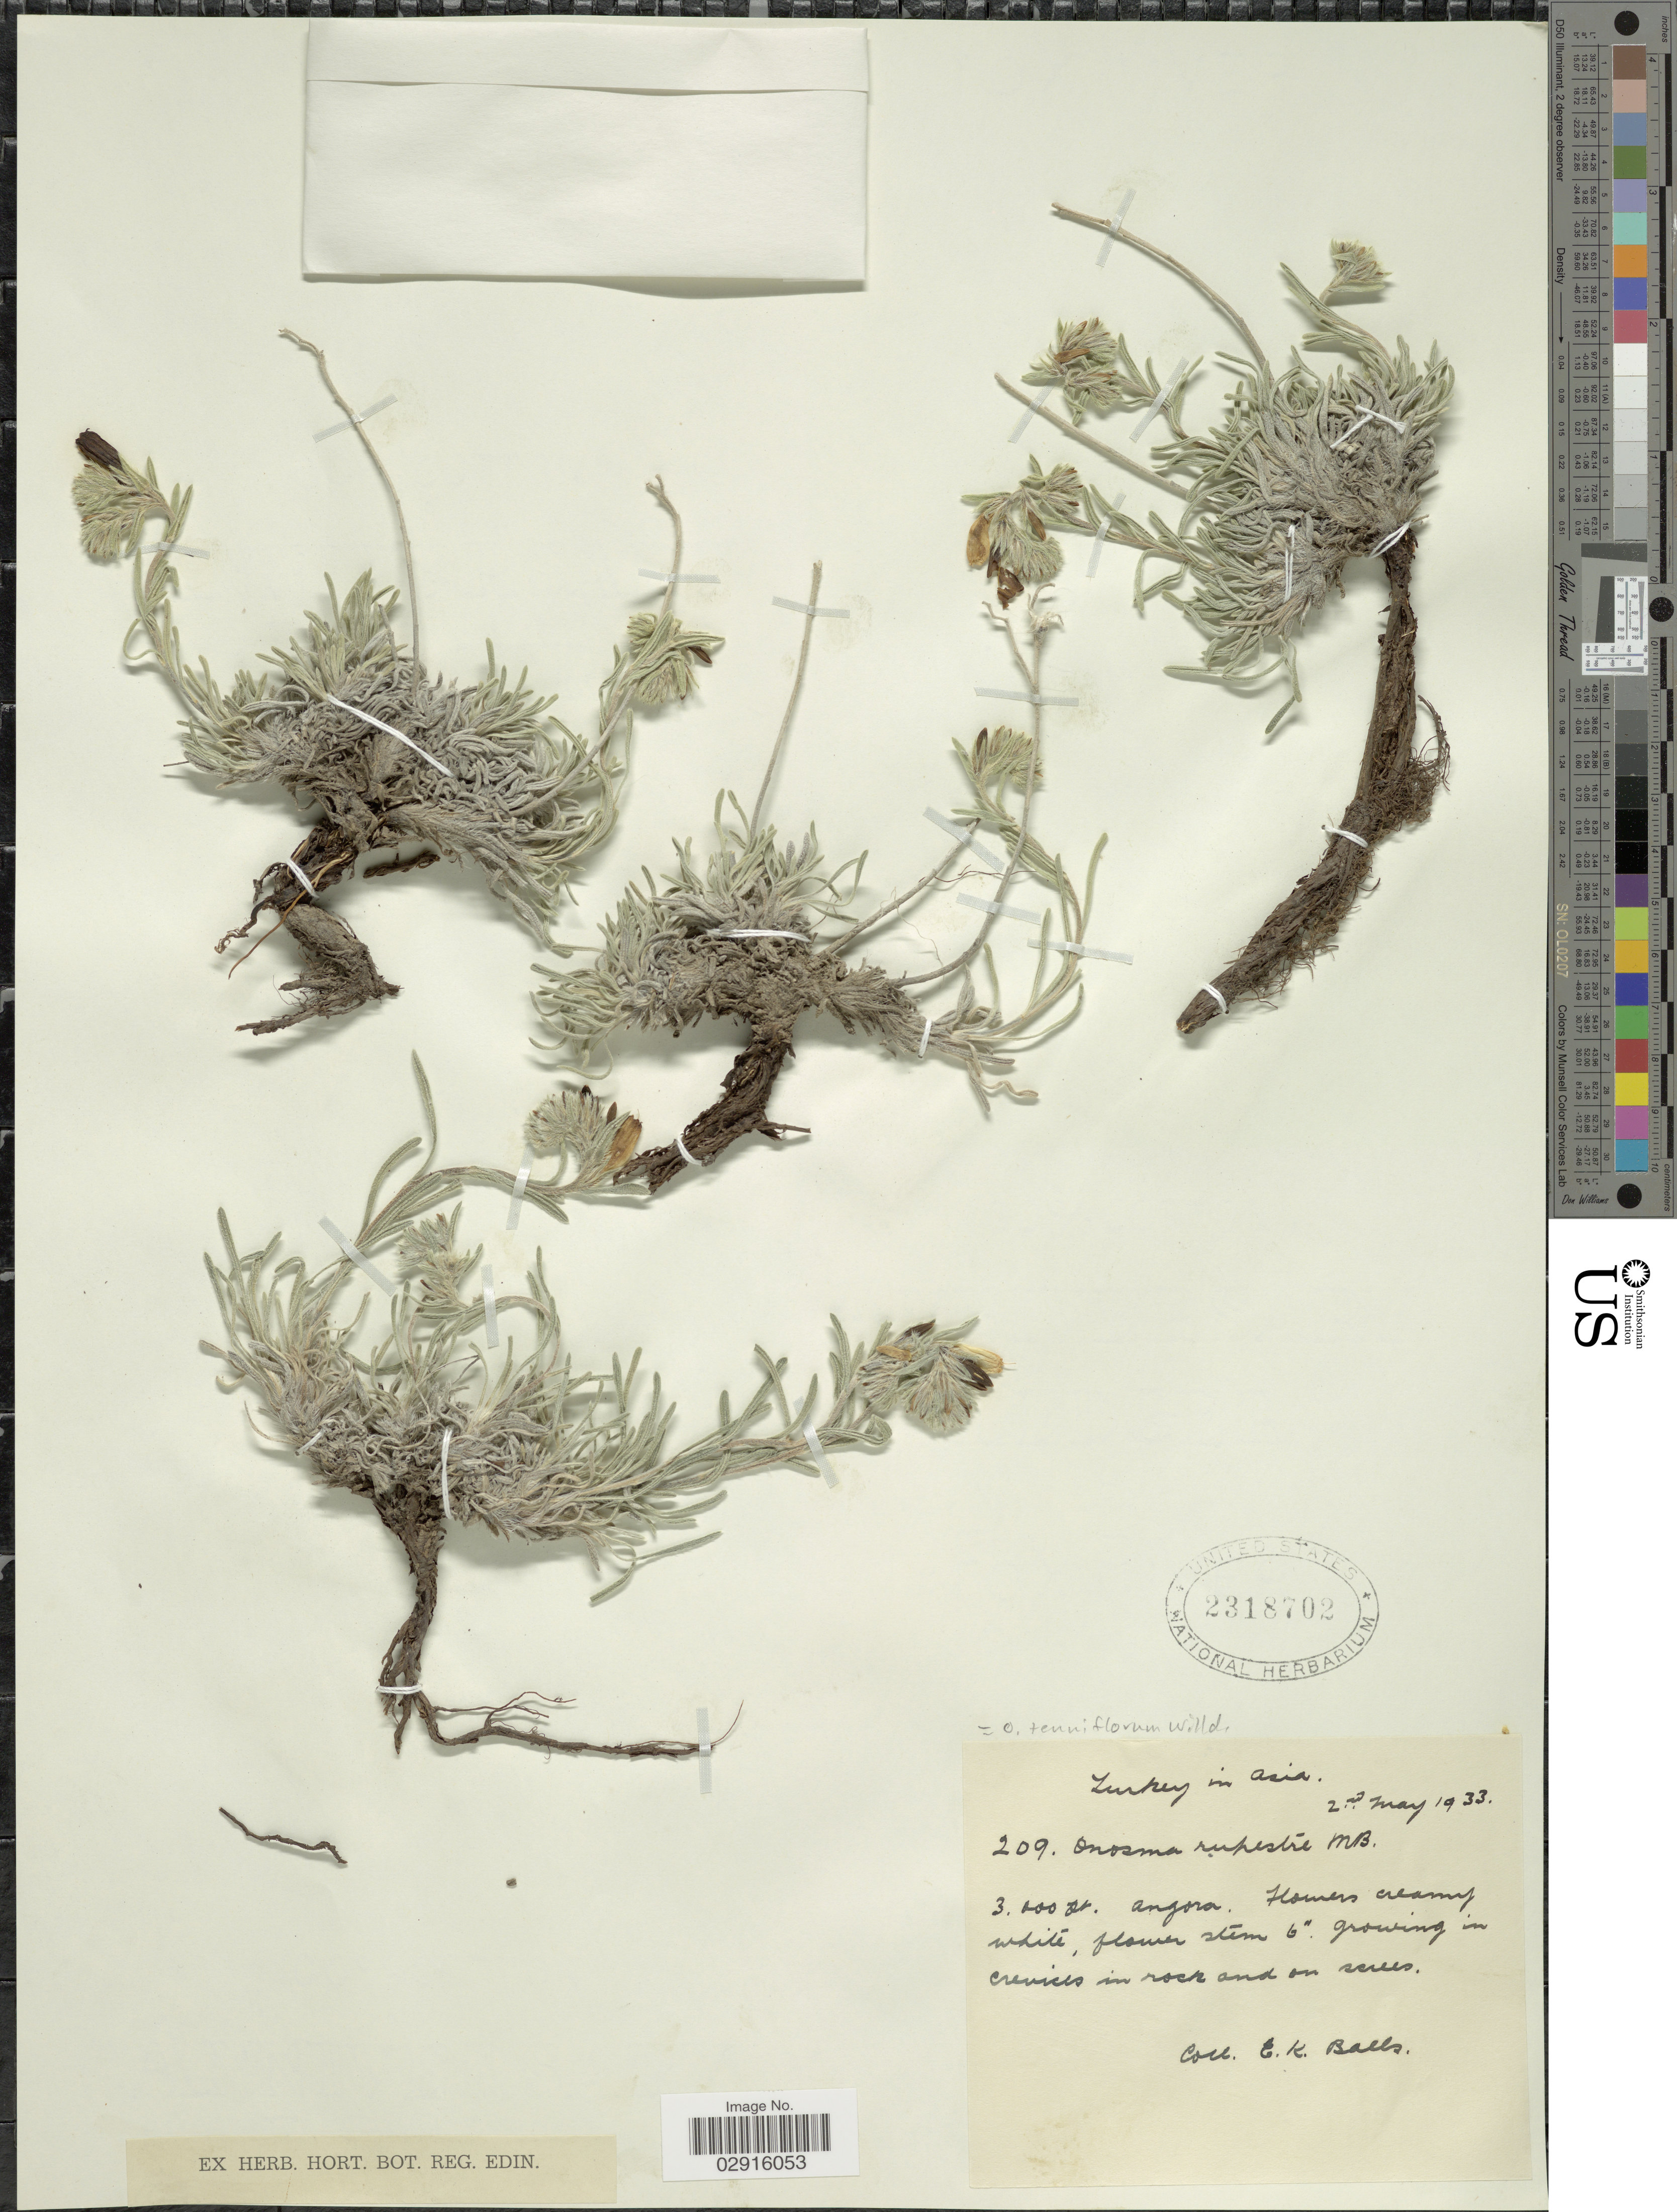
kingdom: Plantae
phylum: Tracheophyta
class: Magnoliopsida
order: Boraginales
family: Boraginaceae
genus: Onosma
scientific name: Onosma tenuiflora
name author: Willd.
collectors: E. K. Balls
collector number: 209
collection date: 1933-05-02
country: Turkey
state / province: Ankara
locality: Turkey in Asia, Angora.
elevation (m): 914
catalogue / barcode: US 2318702